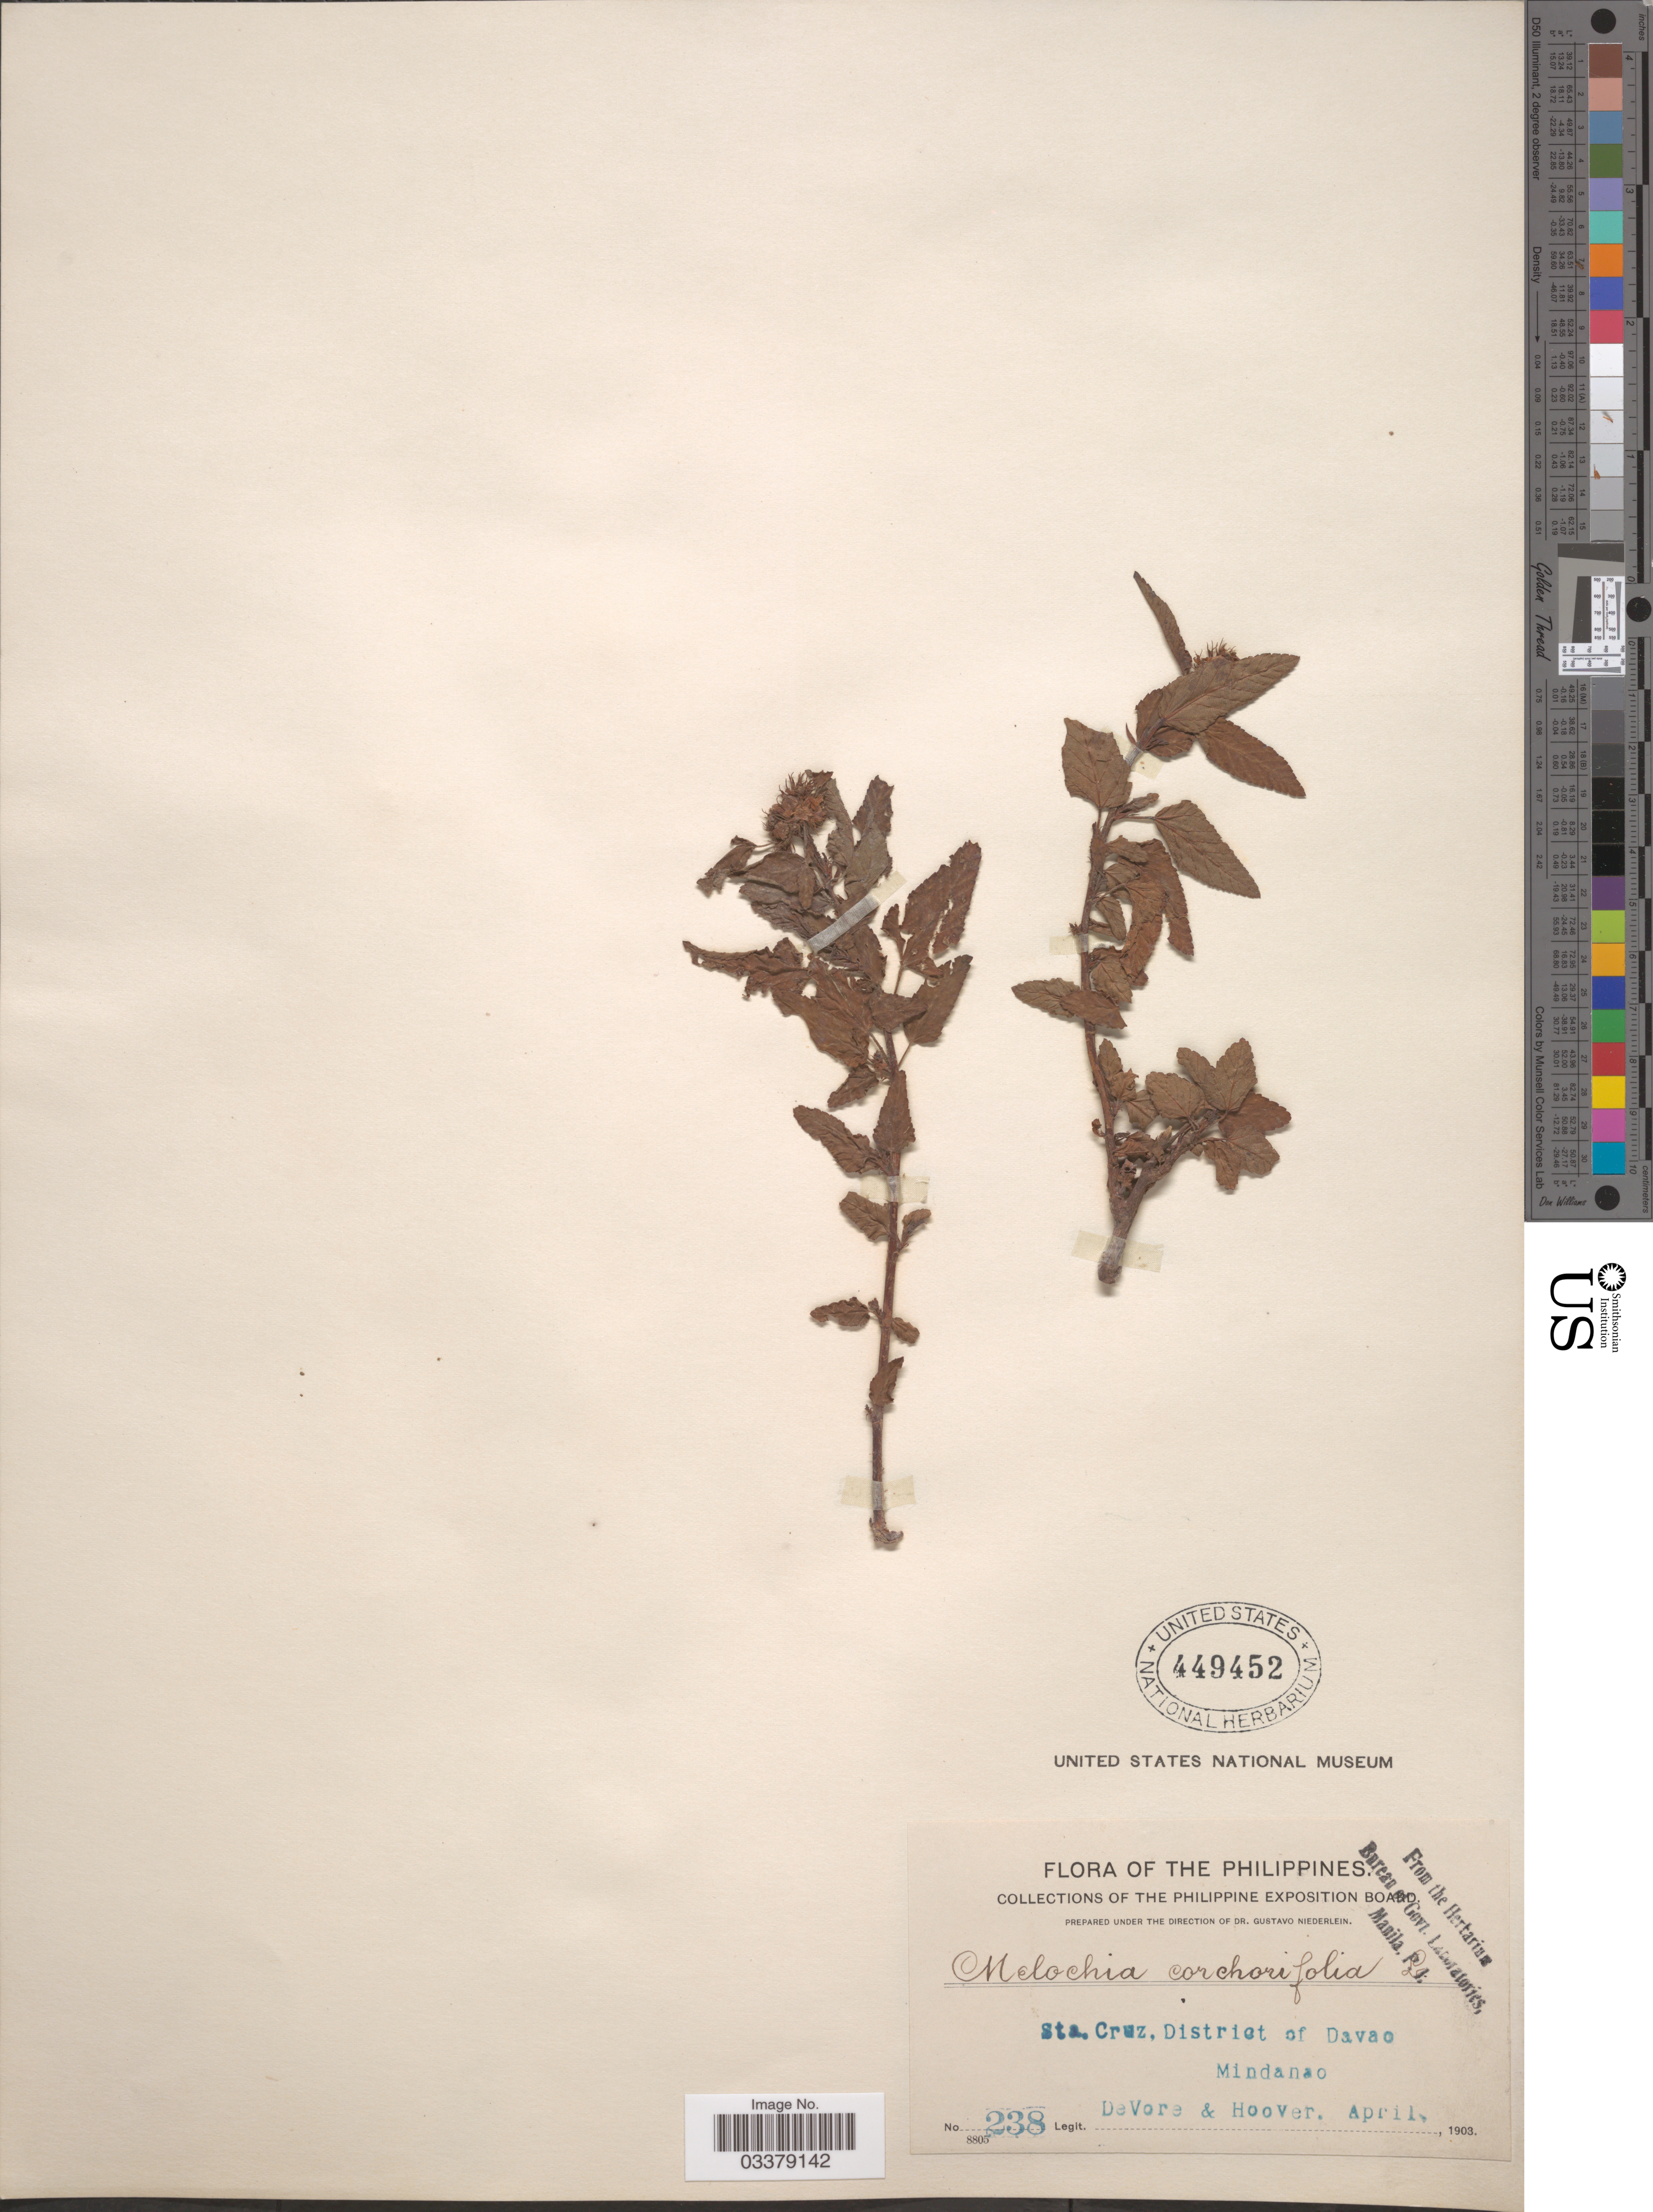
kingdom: Plantae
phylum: Tracheophyta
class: Magnoliopsida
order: Malvales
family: Malvaceae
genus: Melochia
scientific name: Melochia corchorifolia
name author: L.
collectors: B. F. DeVore & -- Hoover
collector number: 238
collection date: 1903-04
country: Philippines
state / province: Davao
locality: Sta. Cruz, District of Davao. Mindanao.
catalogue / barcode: US 449452